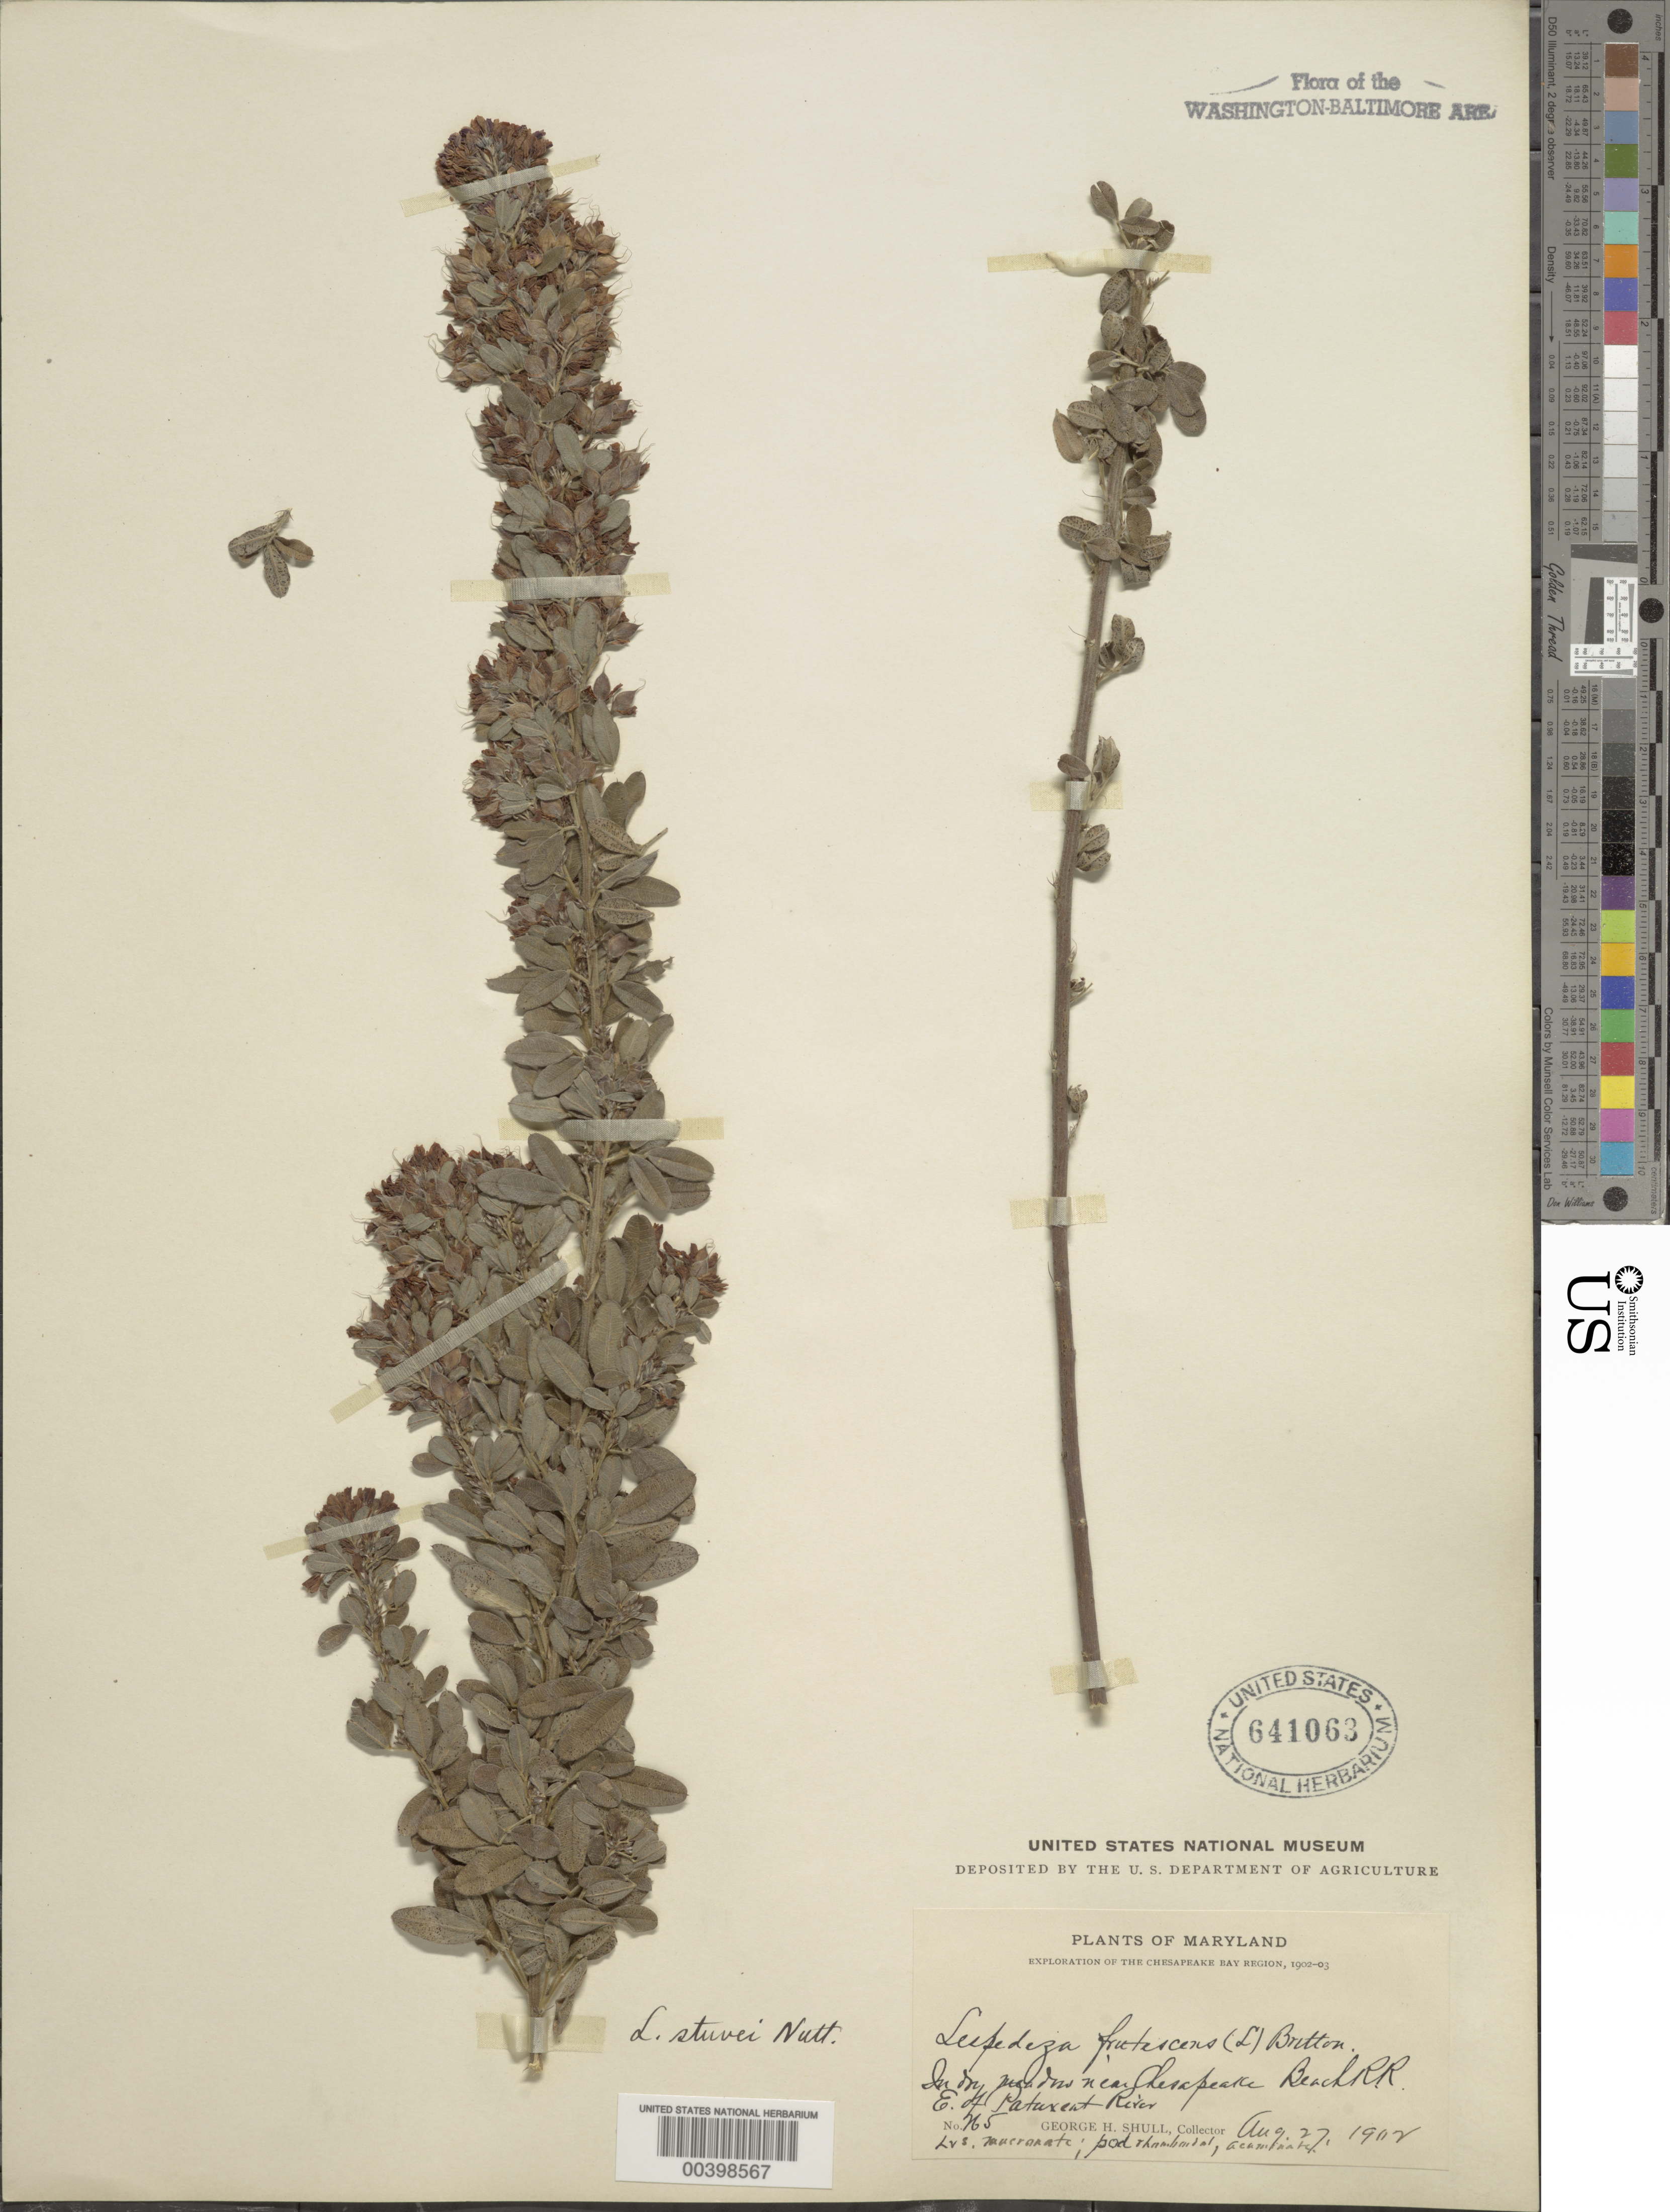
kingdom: Plantae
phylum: Tracheophyta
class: Magnoliopsida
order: Fabales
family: Fabaceae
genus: Lespedeza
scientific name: Lespedeza stuevei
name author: Nutt.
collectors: G. H. Shull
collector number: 265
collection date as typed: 27 Aug 1902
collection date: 1902-08-27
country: United States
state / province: Maryland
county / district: Calvert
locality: Chesapeake Beach Railroad, east of Patuxent River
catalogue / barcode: US 641063